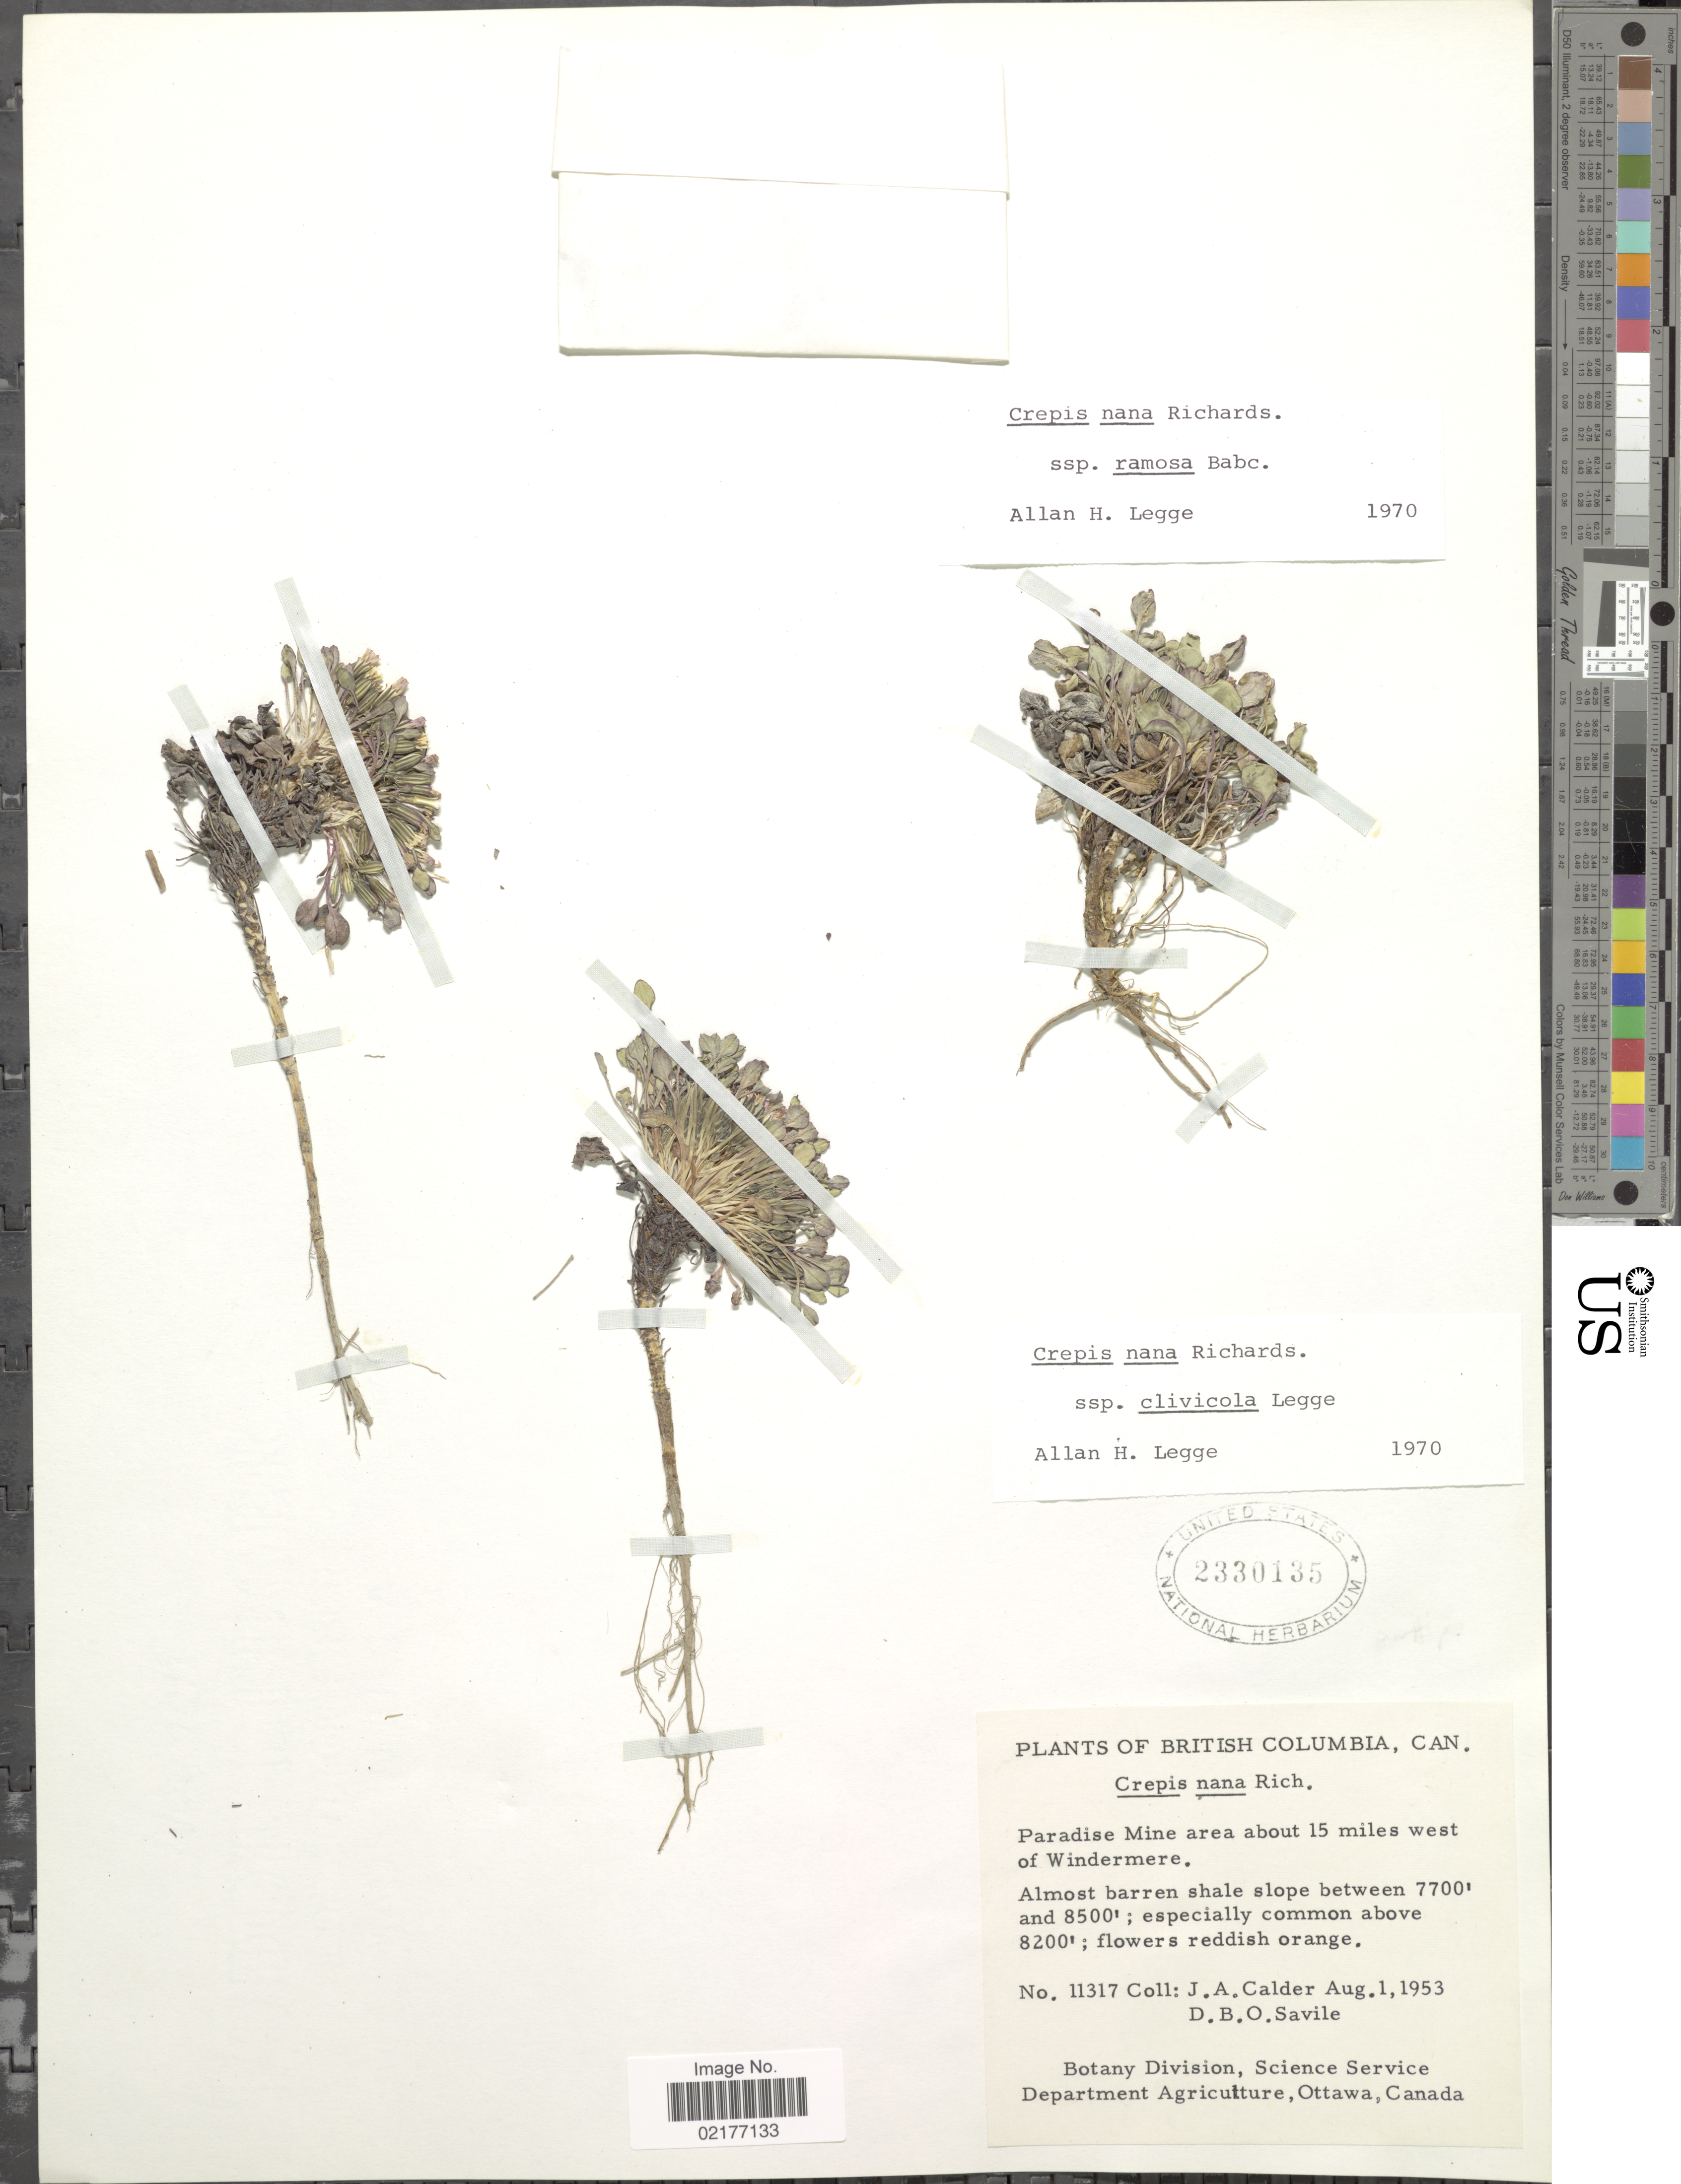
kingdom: Plantae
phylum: Tracheophyta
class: Magnoliopsida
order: Asterales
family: Asteraceae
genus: Askellia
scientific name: Askellia pygmaea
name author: (Ledeb.) Sennikov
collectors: J. A. Calder & D. Savile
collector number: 11317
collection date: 1953-08-01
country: Canada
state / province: British Columbia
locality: Paradise Mine area about 15 miles west of Windermere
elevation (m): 2347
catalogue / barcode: US 2330135